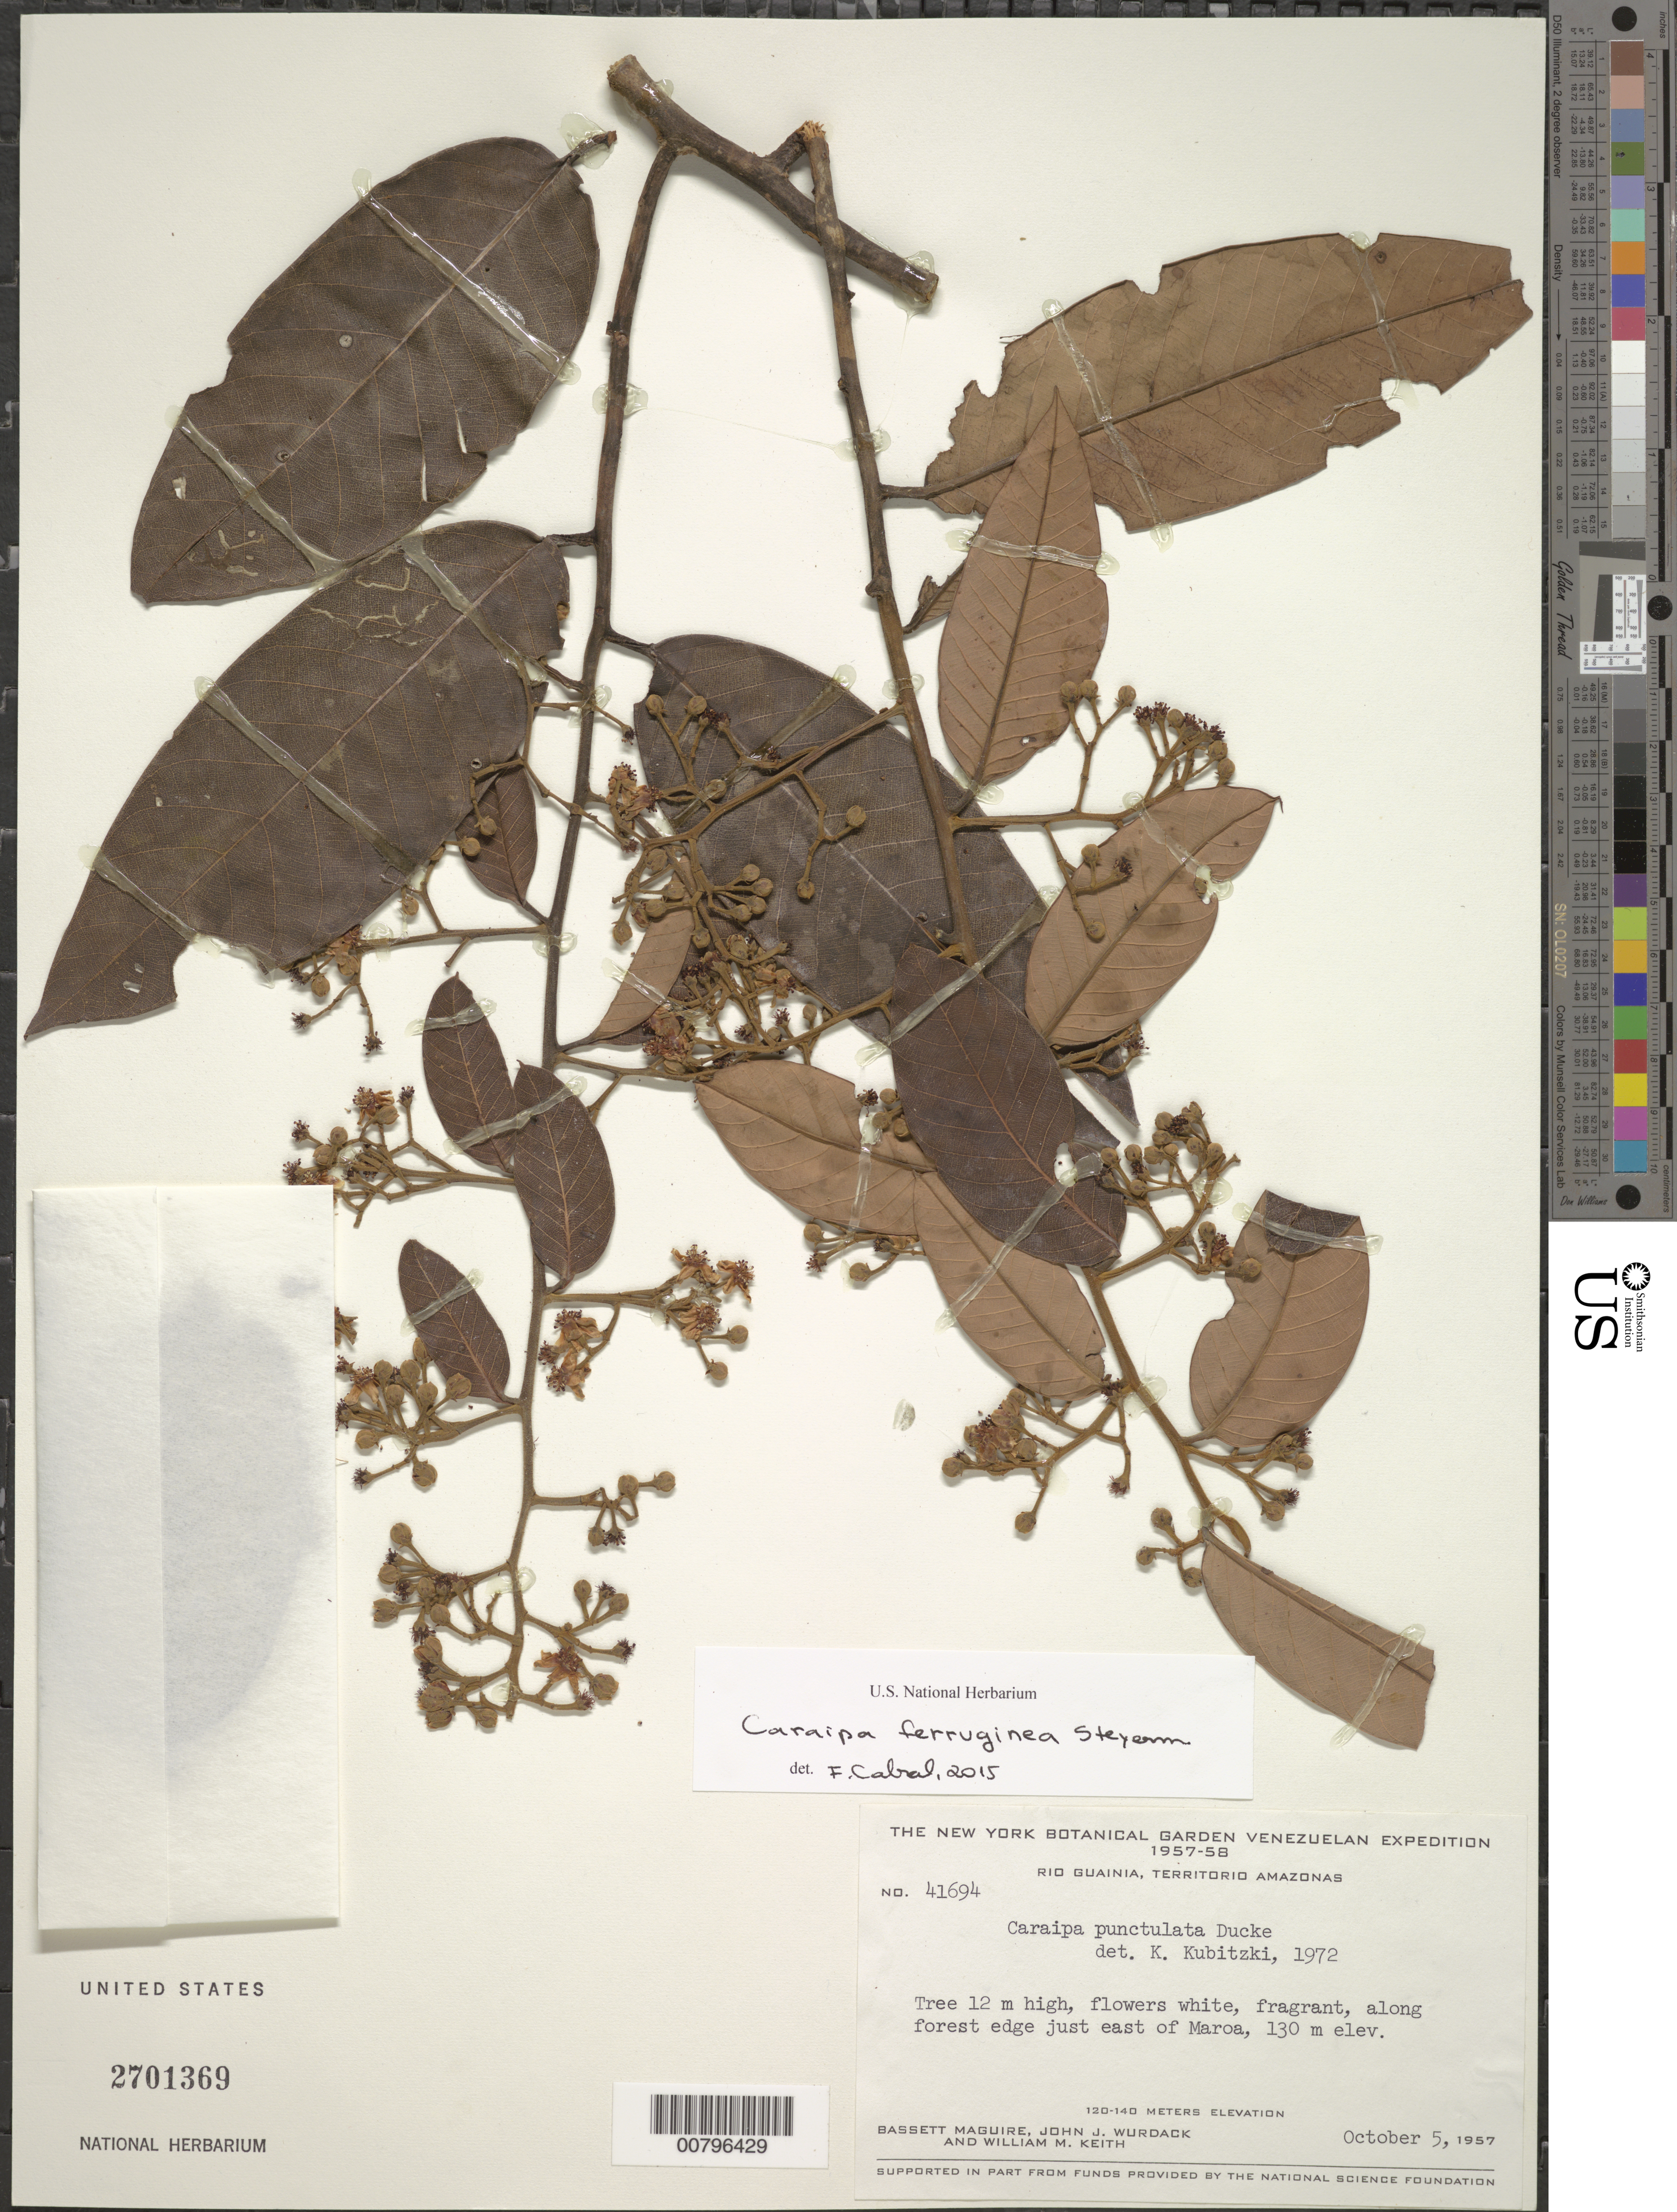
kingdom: Plantae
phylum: Tracheophyta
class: Magnoliopsida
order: Malpighiales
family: Calophyllaceae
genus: Caraipa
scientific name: Caraipa ferruginea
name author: Steyerm.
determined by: Cabral, F. N.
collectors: B. Maguire, J. J. Wurdack & W. Keith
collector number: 41694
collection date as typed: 5-Oct-57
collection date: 1957-10-05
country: Venezuela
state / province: Amazonas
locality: Río Guainía, E of Maroa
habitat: Forest edge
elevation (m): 130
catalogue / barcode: US 2701369